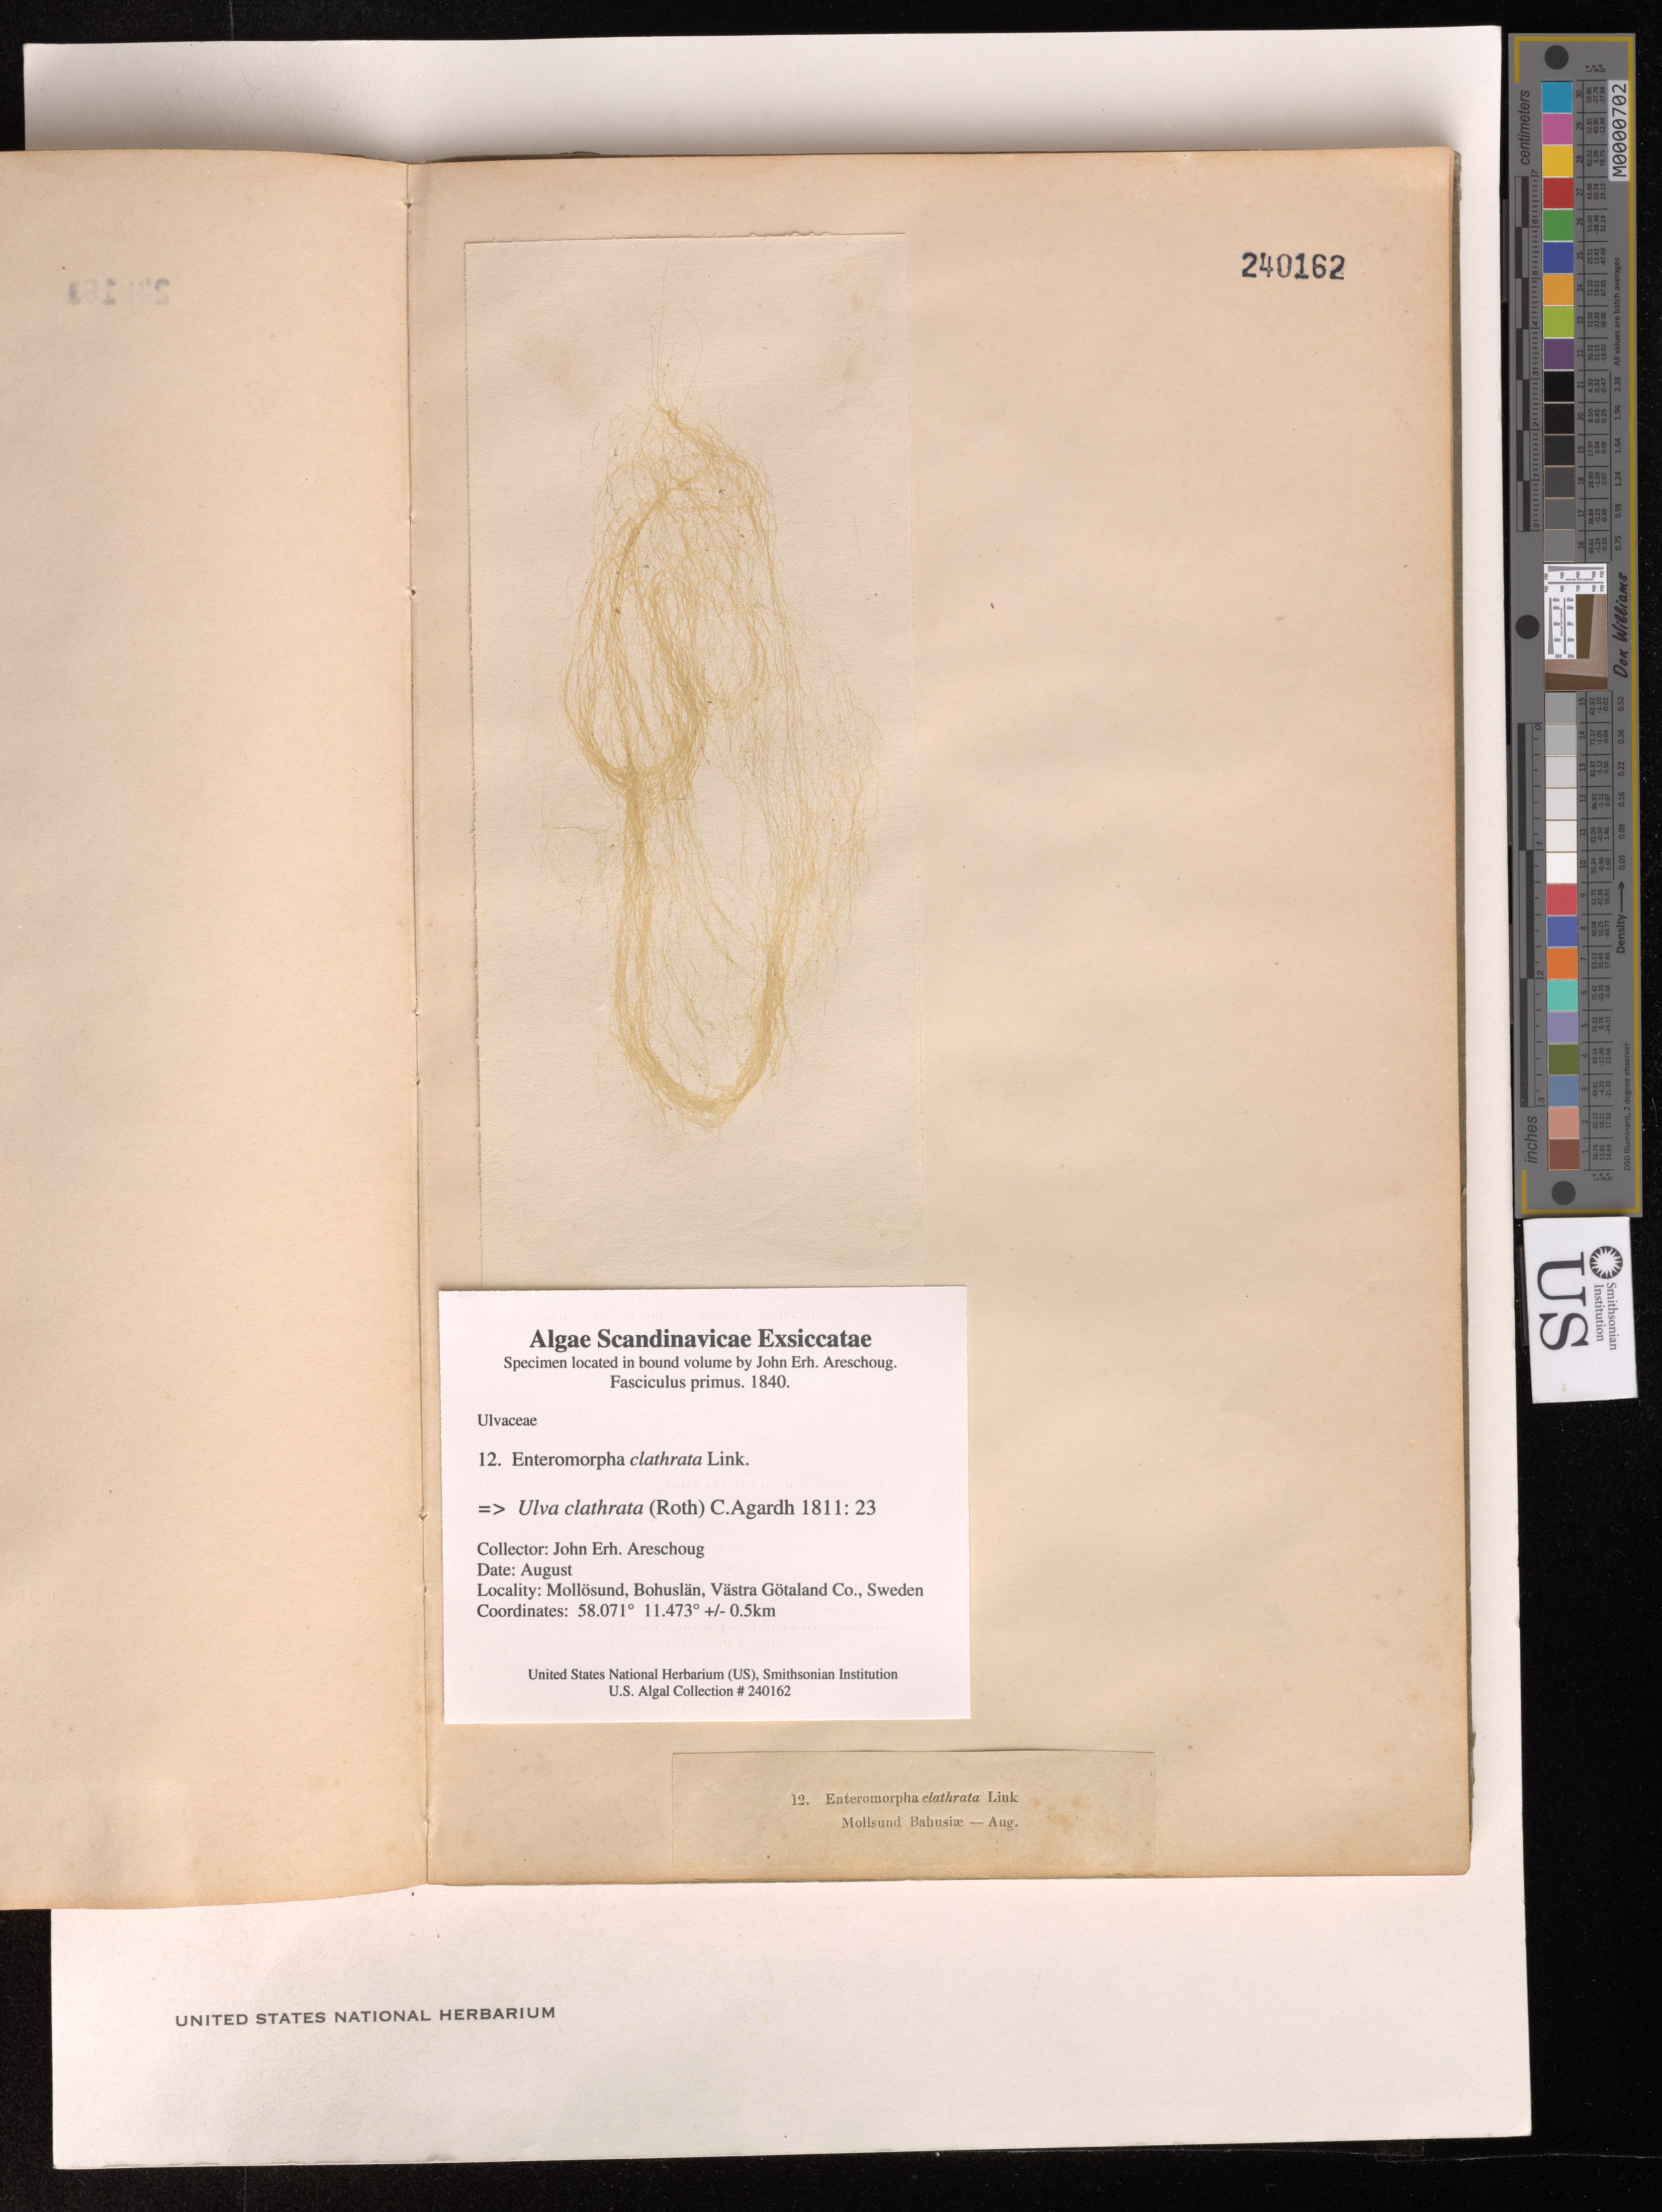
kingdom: Plantae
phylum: Chlorophyta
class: Ulvophyceae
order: Ulvales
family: Ulvaceae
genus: Ulva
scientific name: Ulva clathrata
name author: (Roth) C. Agardh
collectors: J. Areschoug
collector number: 12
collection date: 1840-08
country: Sweden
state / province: Västra Götaland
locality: Mollösund, Bohuslan.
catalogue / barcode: US 240162